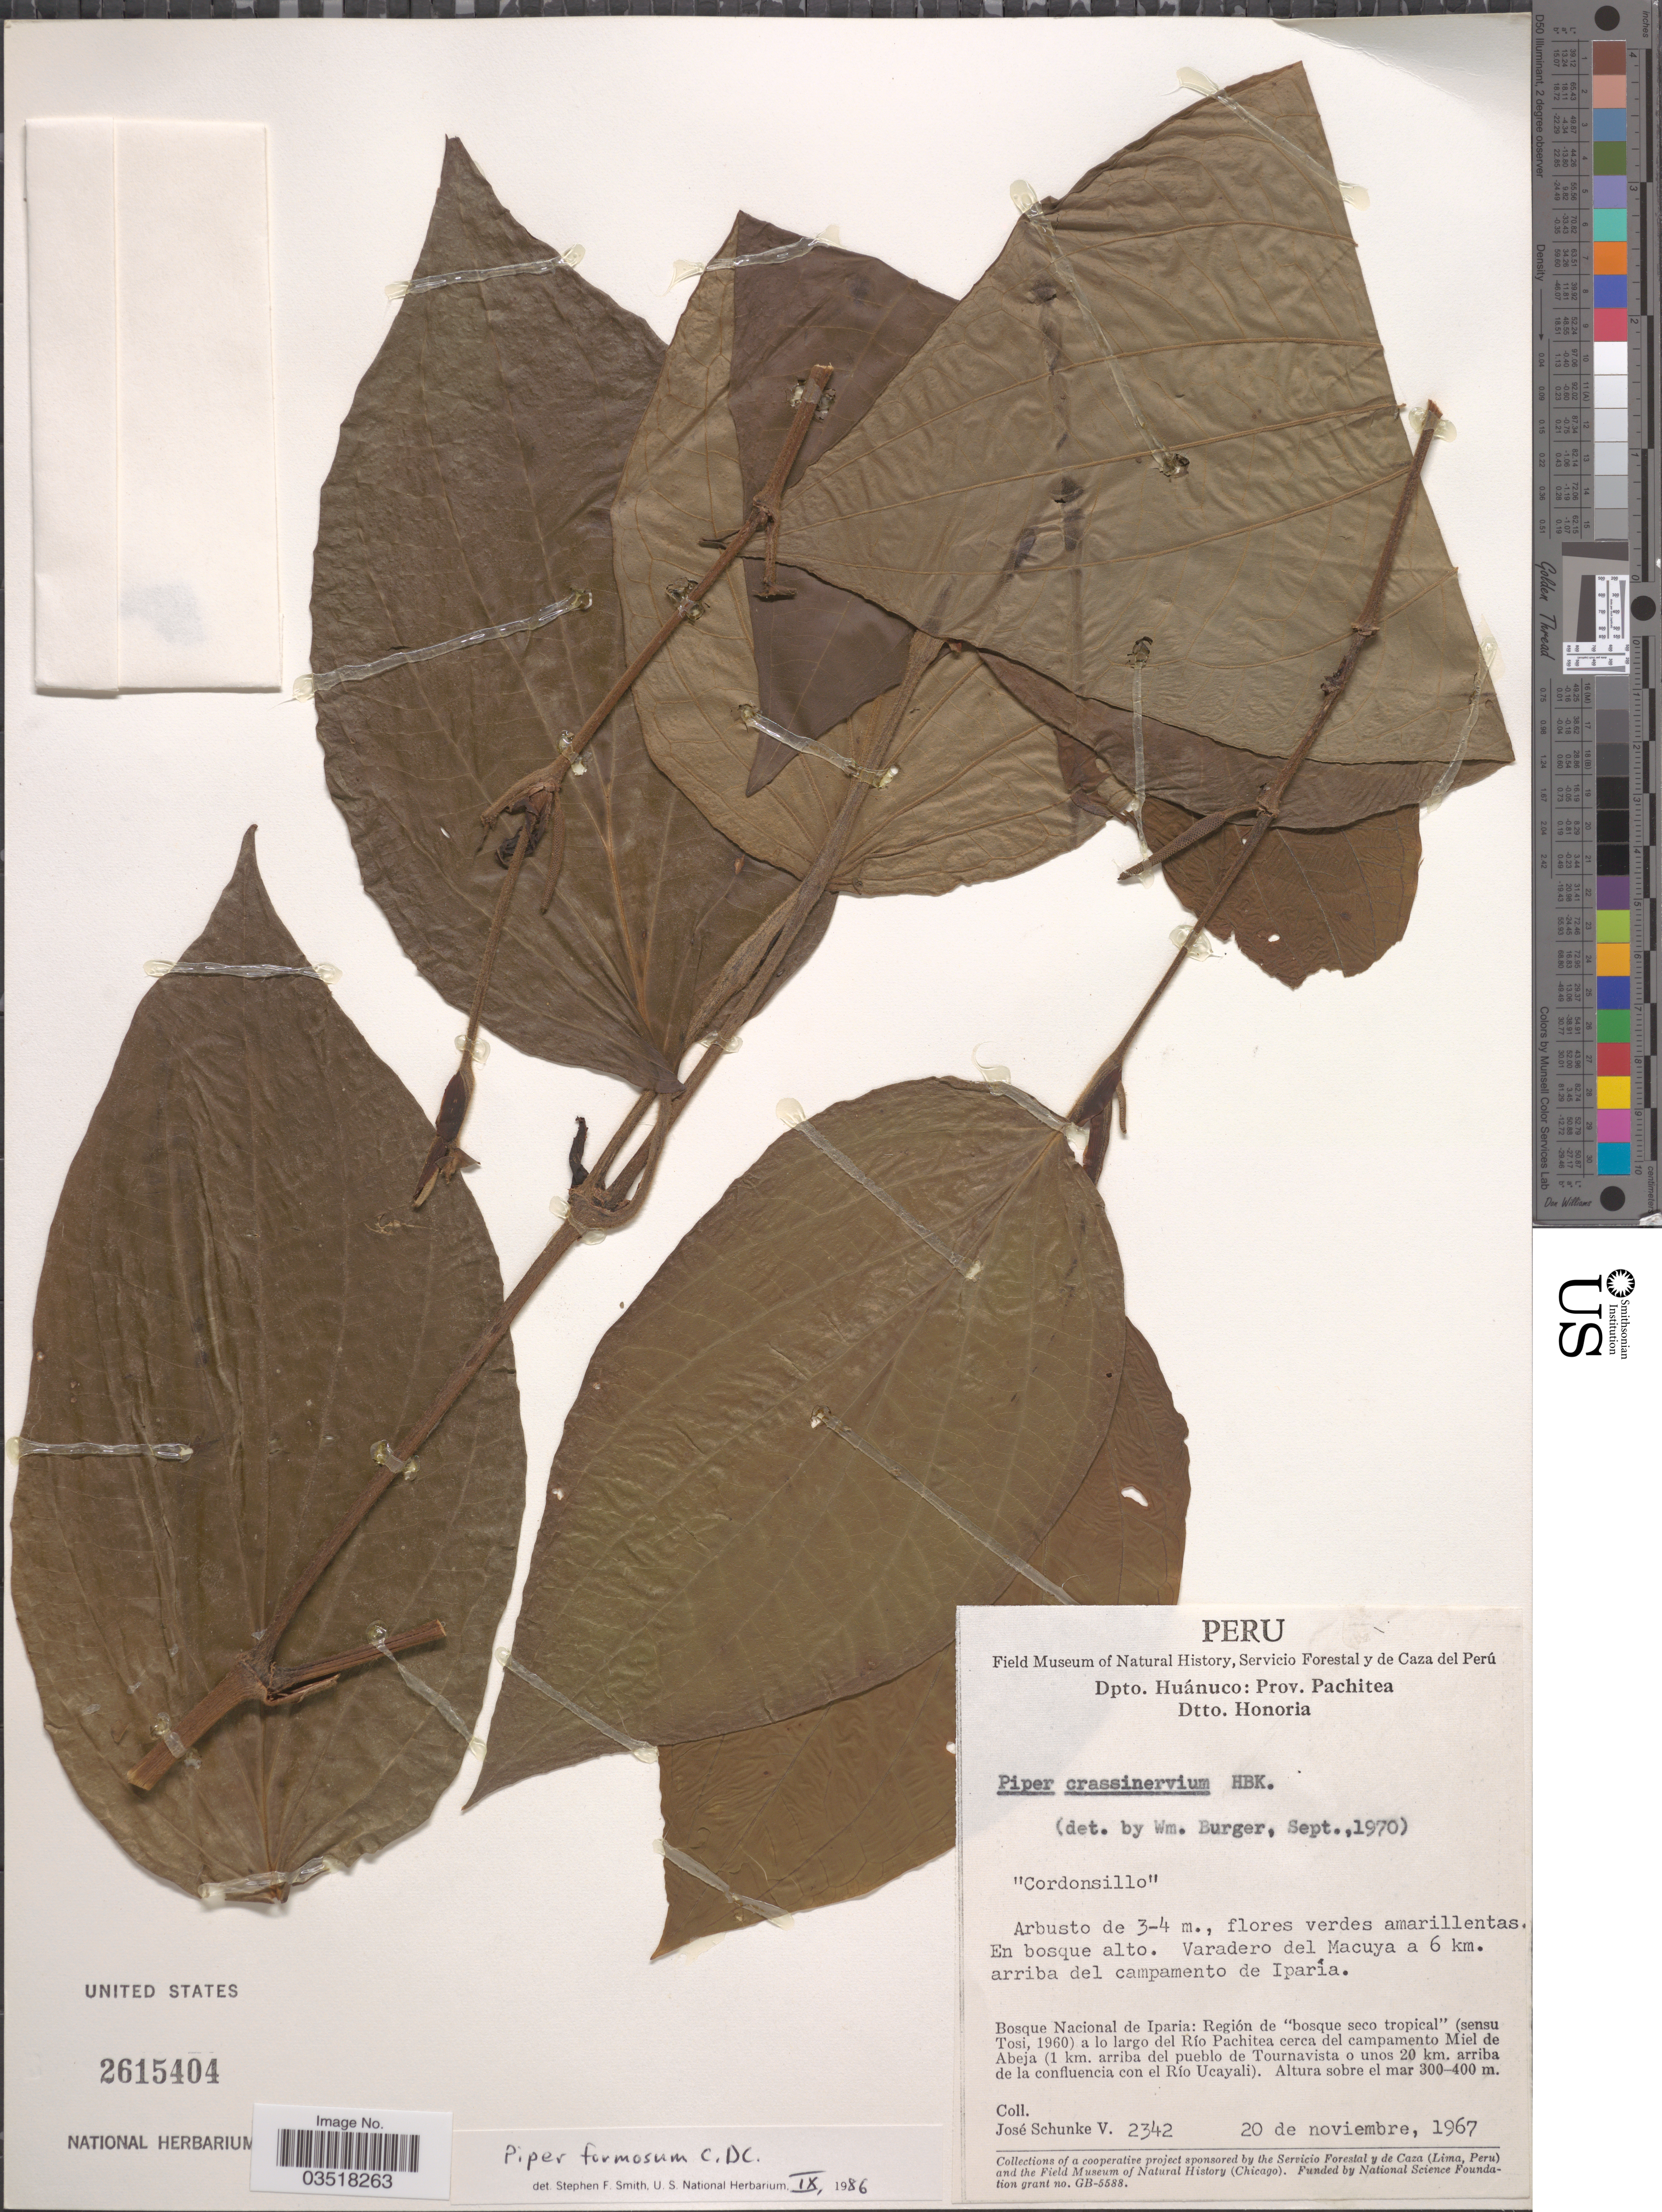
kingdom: Plantae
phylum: Tracheophyta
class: Magnoliopsida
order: Piperales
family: Piperaceae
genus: Piper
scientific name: Piper formosum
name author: C. DC.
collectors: J. Schunke Vigo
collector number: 2342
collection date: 1967-11-20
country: Peru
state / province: Huánuco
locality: Dpto. Huánuco: Prov. Pachitea. Dtto. Honoria. Varadero del Macuya a 6 km. arriba del campamento de Iparia. Bosque Nacional de Iparia: Región de "bosque seco tropical" (sensu Tosi, 1960) a lo largo del Río Pachitea cerca del campamento Miel de Abeja (1 km. arriba del pueblo de Tournavista o unos 20 km. arriba de la confluencia con el Río Ucayali).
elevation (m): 300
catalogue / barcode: US 2615404